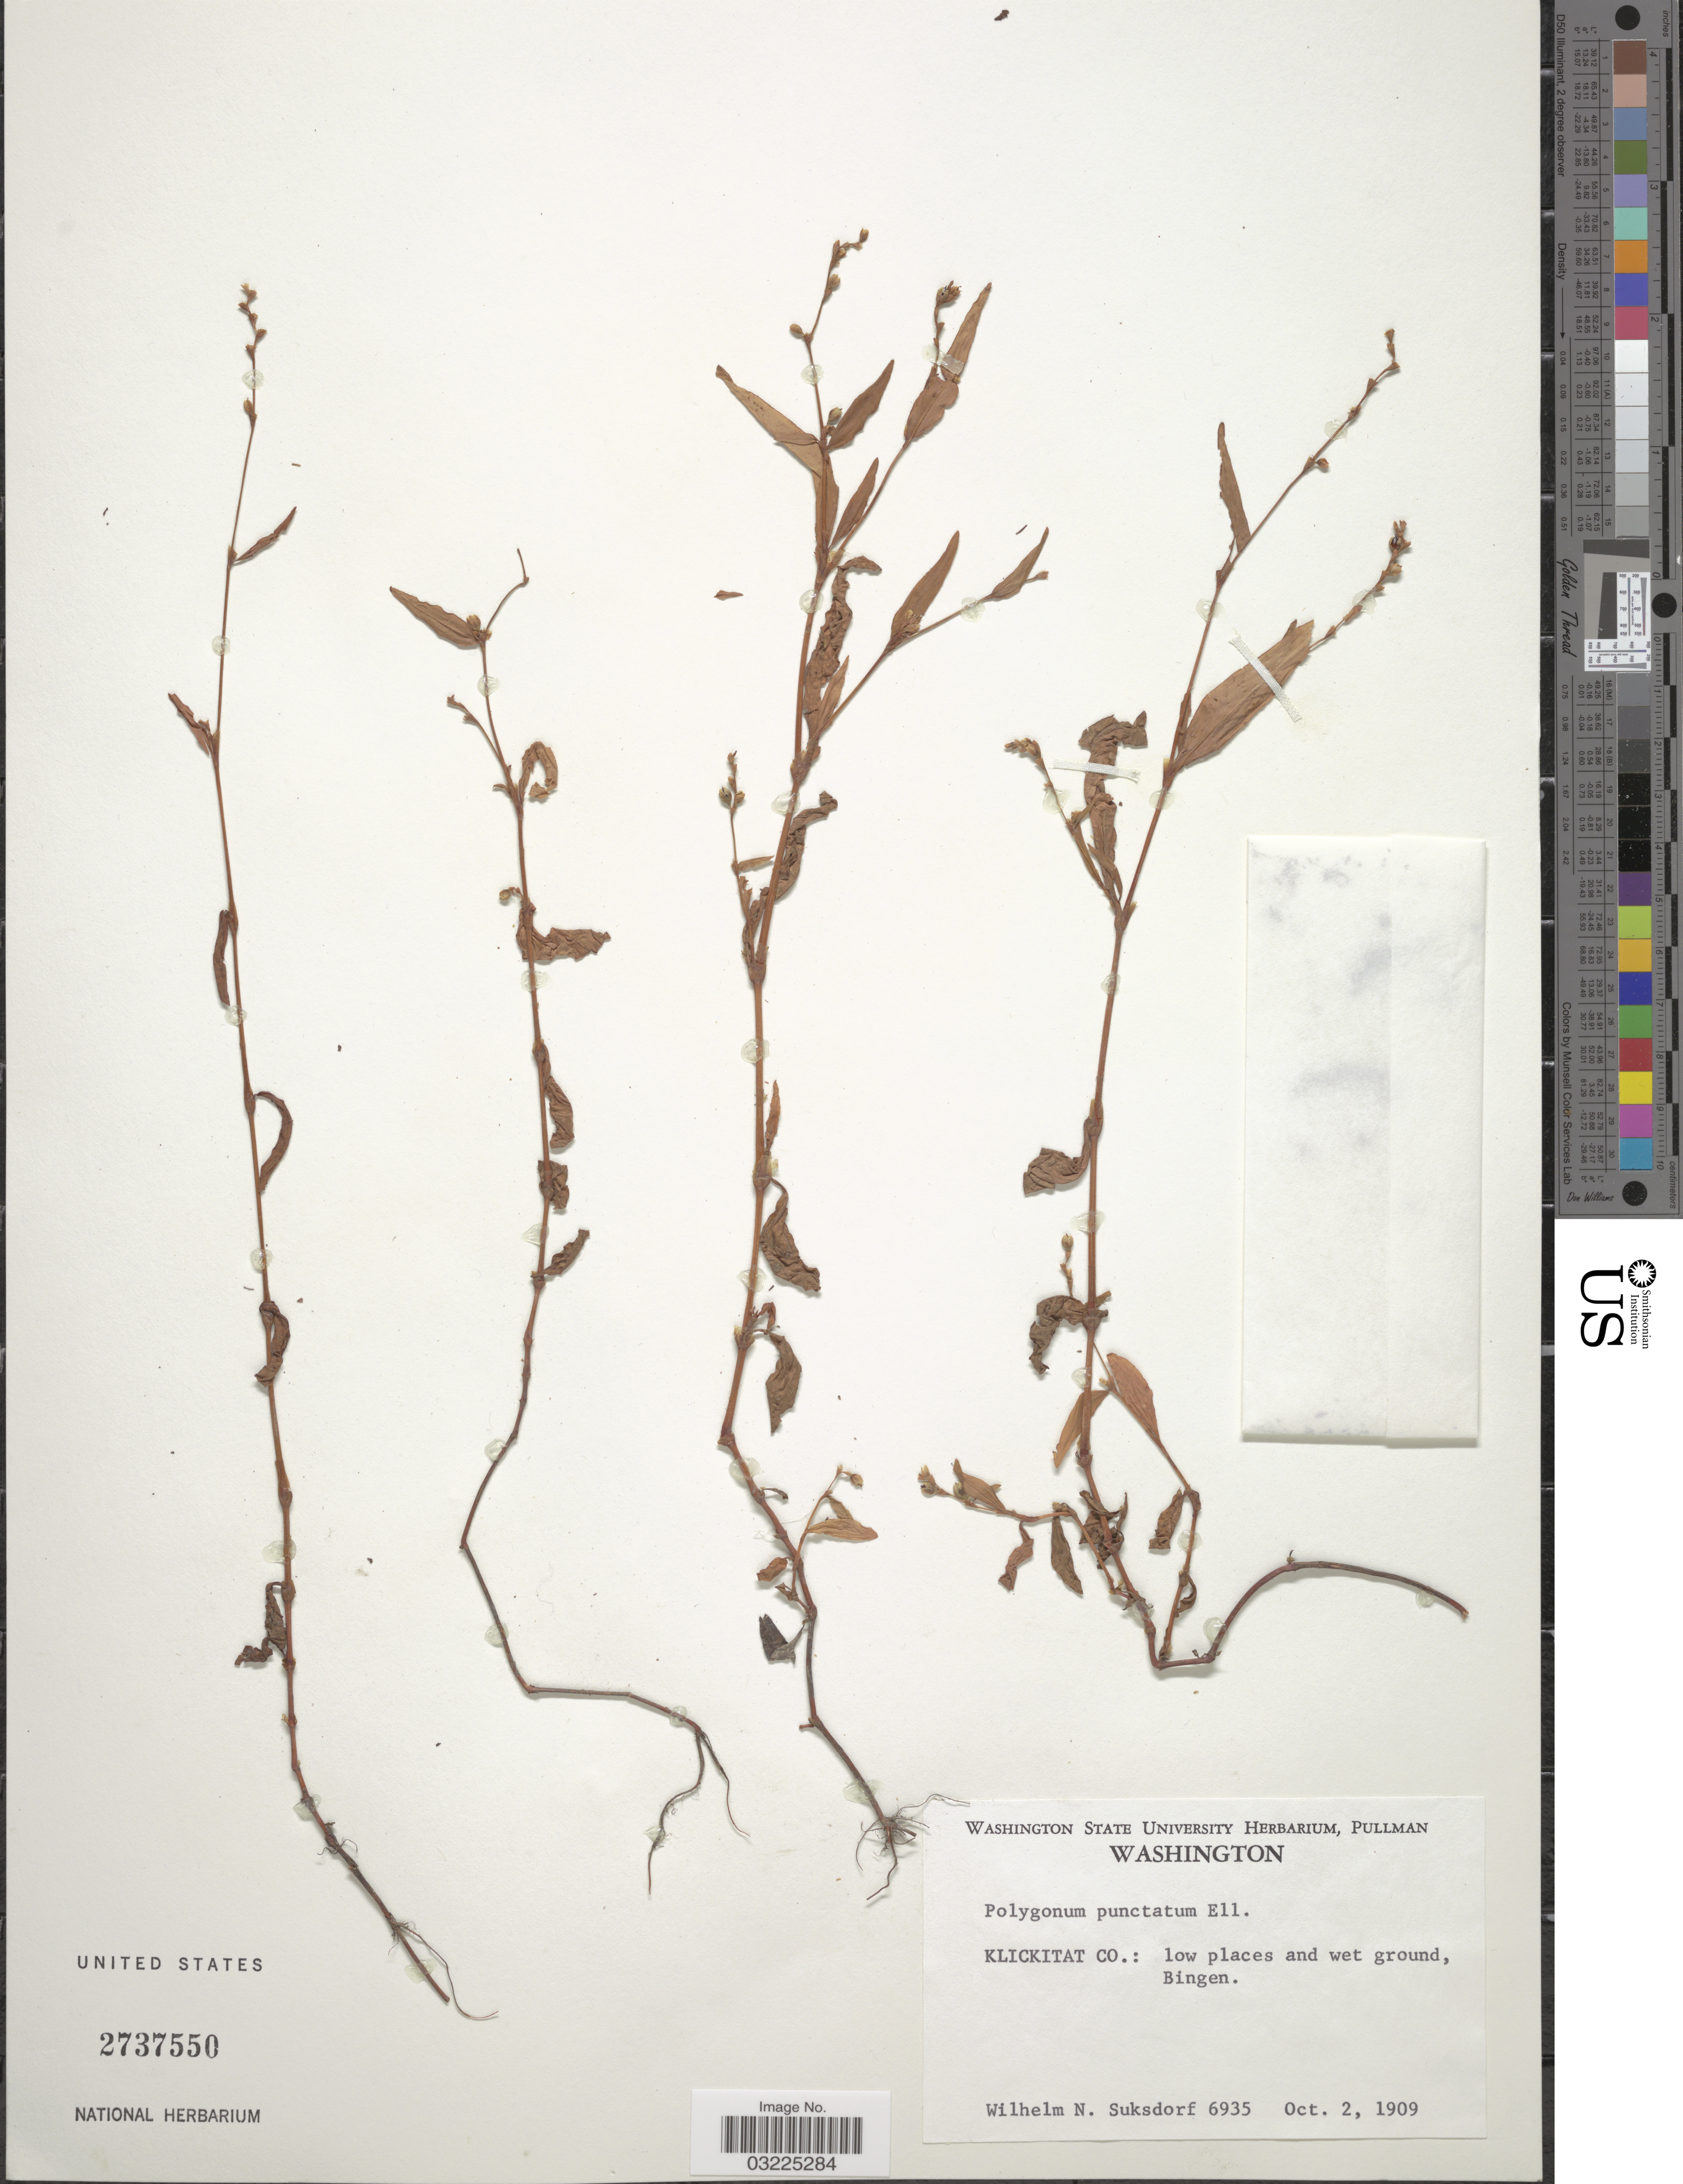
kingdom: Plantae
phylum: Tracheophyta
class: Magnoliopsida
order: Caryophyllales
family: Polygonaceae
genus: Persicaria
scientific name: Persicaria punctata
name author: (Elliott) Small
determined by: Atha, D. E.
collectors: W. N. Suksdorf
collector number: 6935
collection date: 1909-10-02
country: United States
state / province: Washington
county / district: Klickitat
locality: Klickitat Co.: Bingen.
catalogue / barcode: US 2737550